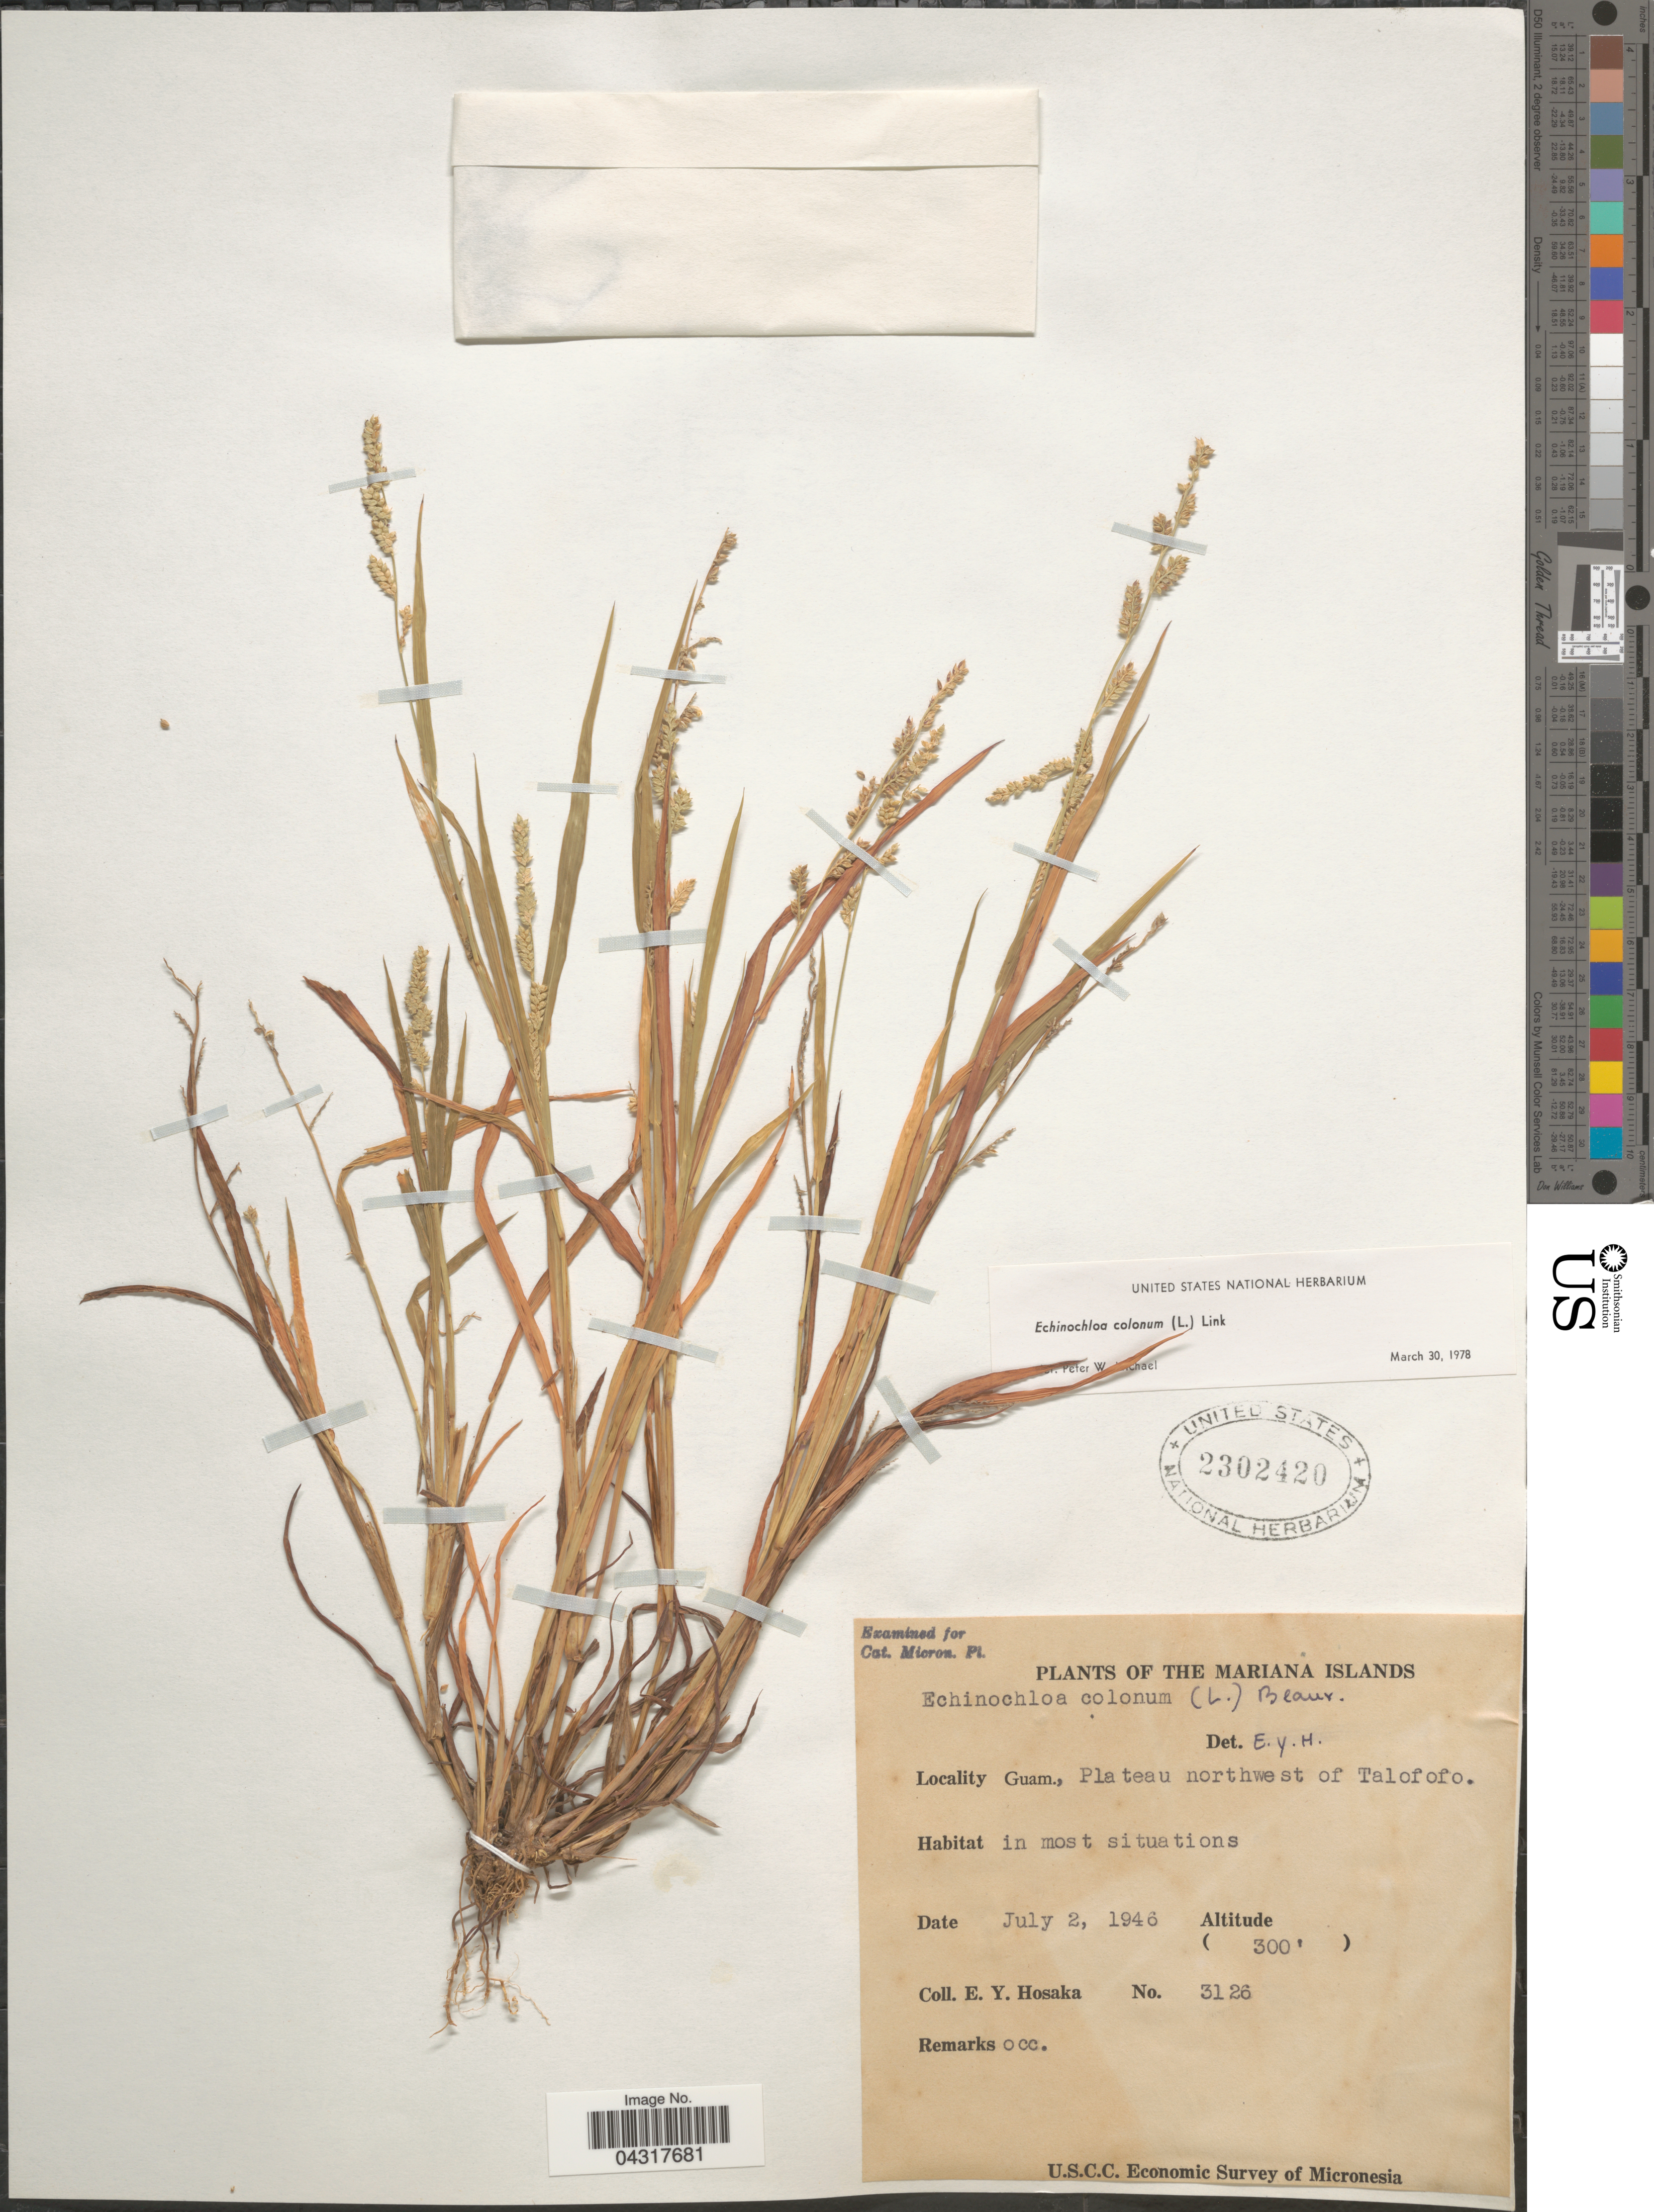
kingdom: Plantae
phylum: Tracheophyta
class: Liliopsida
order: Poales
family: Poaceae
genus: Echinochloa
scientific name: Echinochloa colona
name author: (L.) Link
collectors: E. Y. Hosaka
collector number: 3126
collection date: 1946-07-02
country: Guam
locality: Mariana Islands. Plateau northwest of Talofofo. U.S.C.C. Economic Survey of Micronesia.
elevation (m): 91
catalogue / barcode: US 2302420